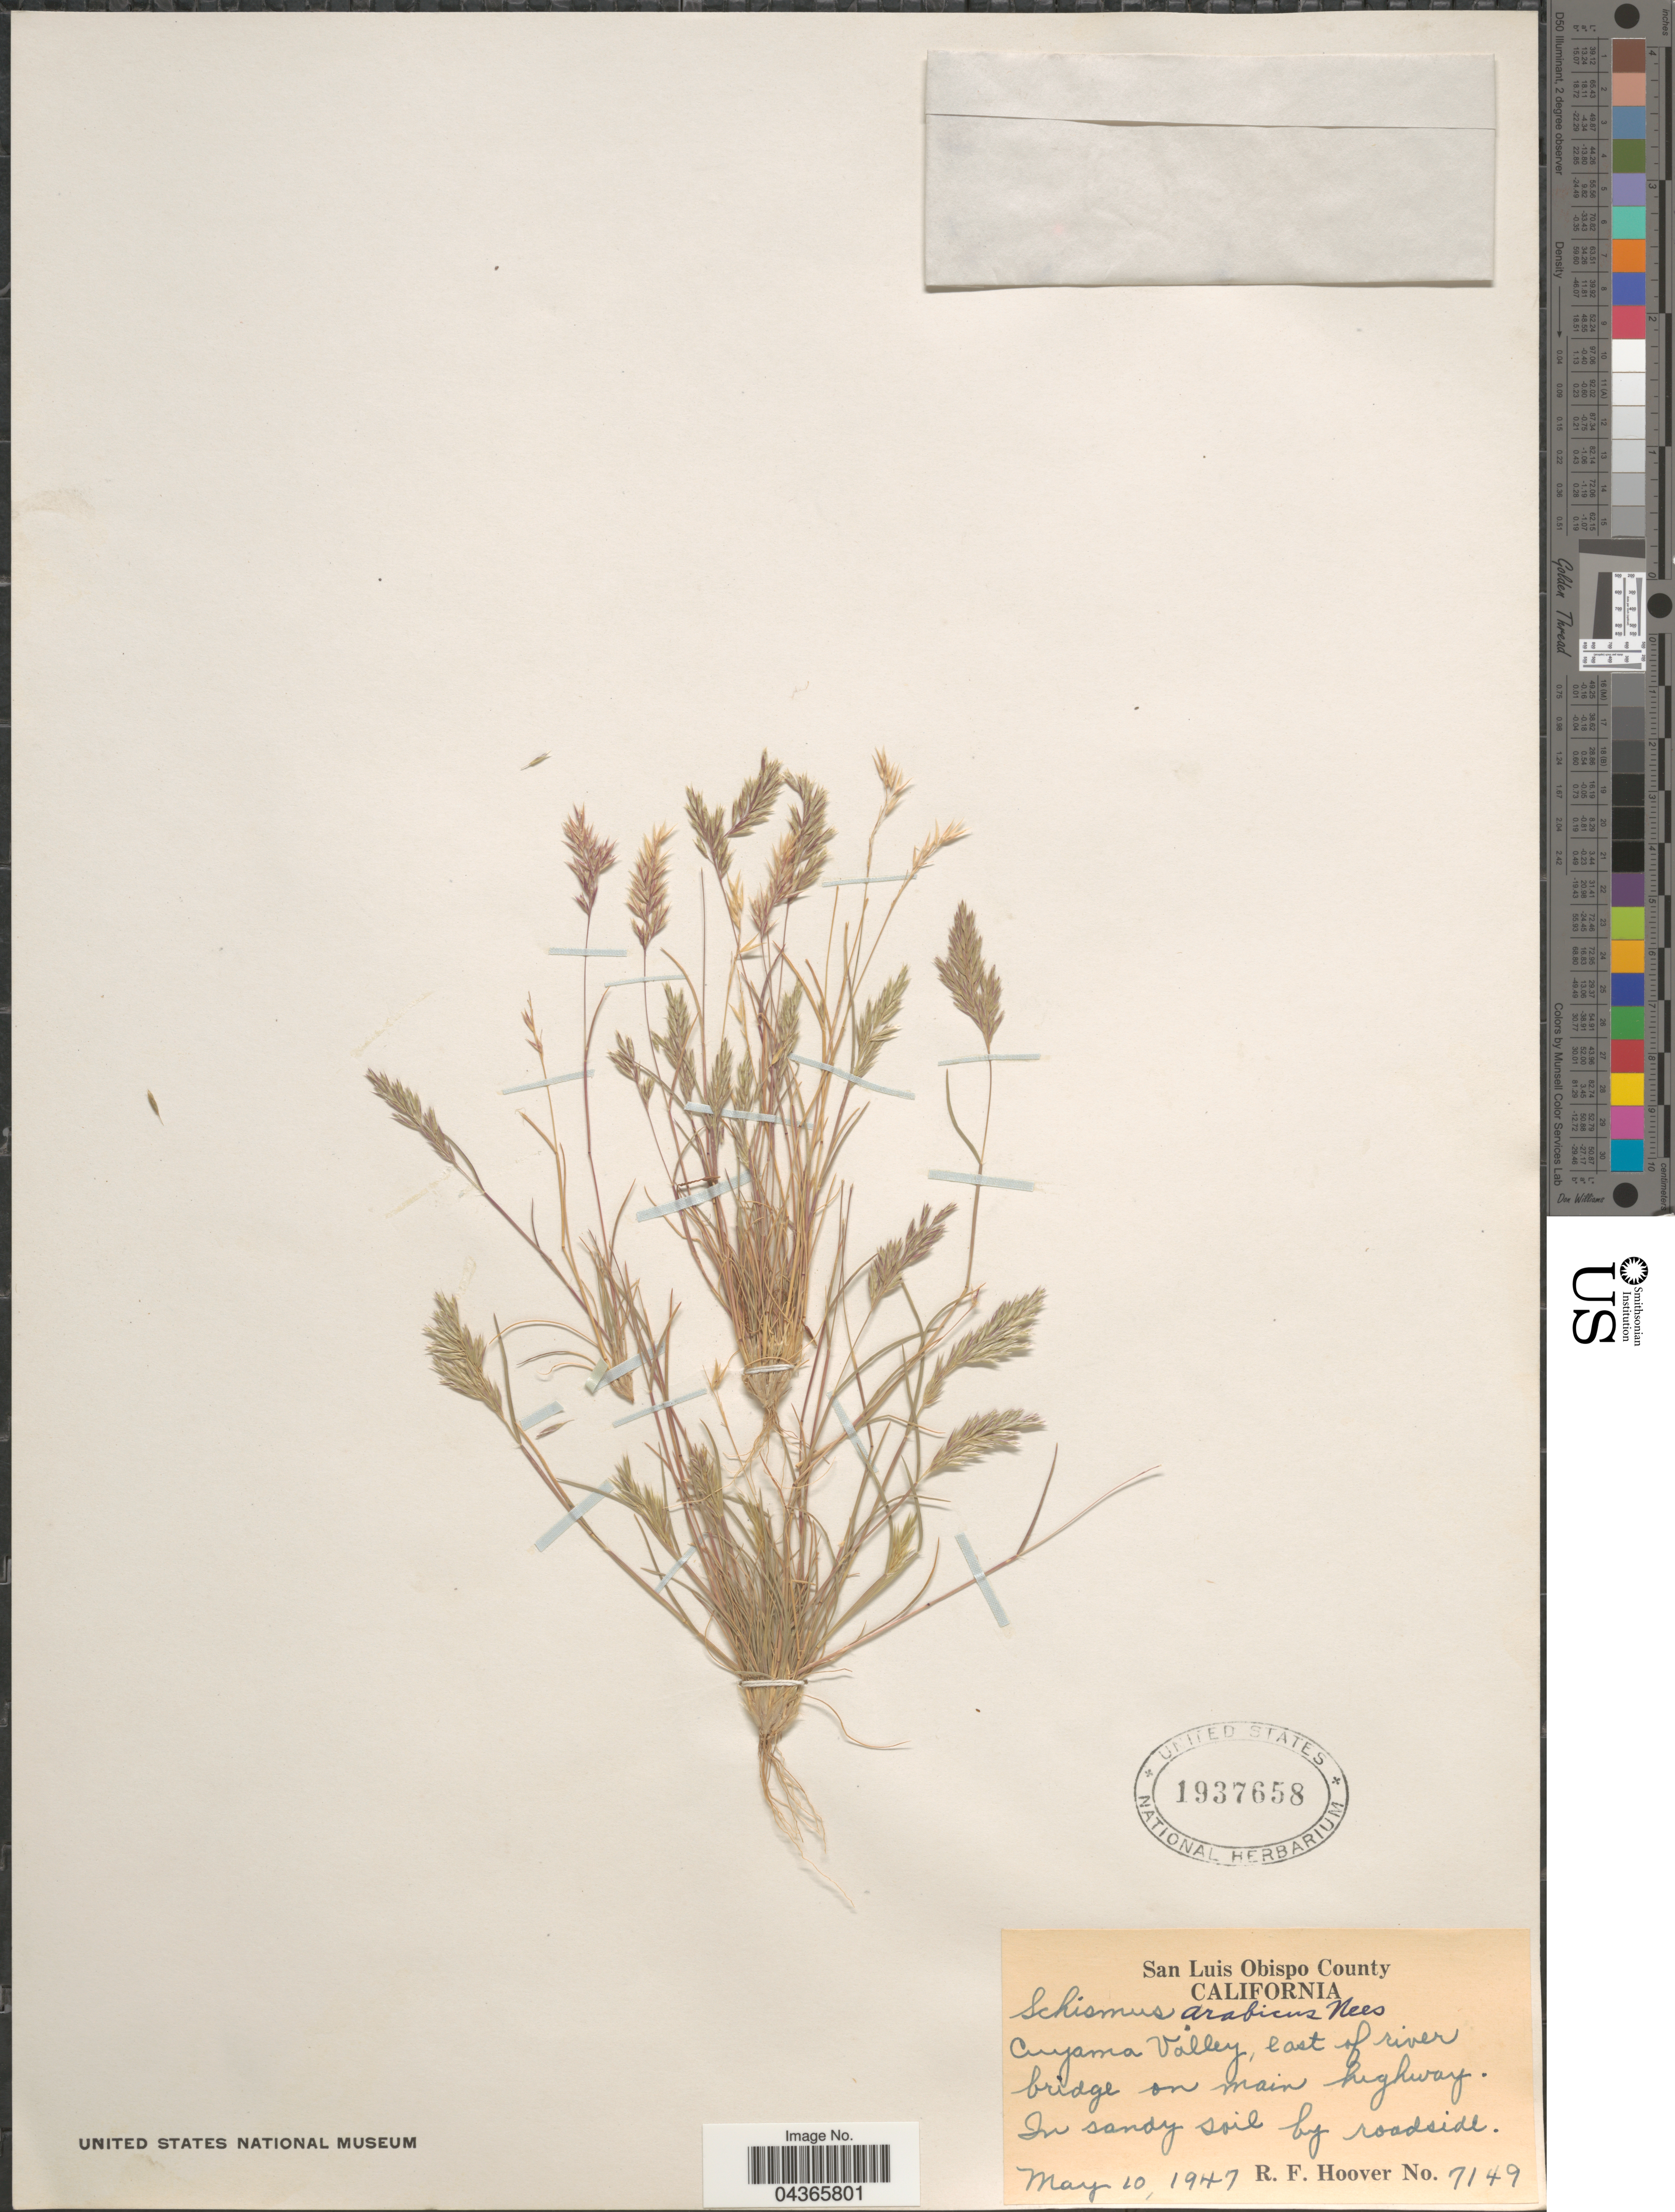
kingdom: Plantae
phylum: Tracheophyta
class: Liliopsida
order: Poales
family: Poaceae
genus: Schismus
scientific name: Schismus arabicus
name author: Nees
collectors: R. F. Hoover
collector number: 7149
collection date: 1947-05-10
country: United States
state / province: California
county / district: San Luis Obispo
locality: San Luis Obispo County. Cuyama Valley, east of river bridge on main highway. In sandy soil by roadside.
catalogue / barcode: US 1937658